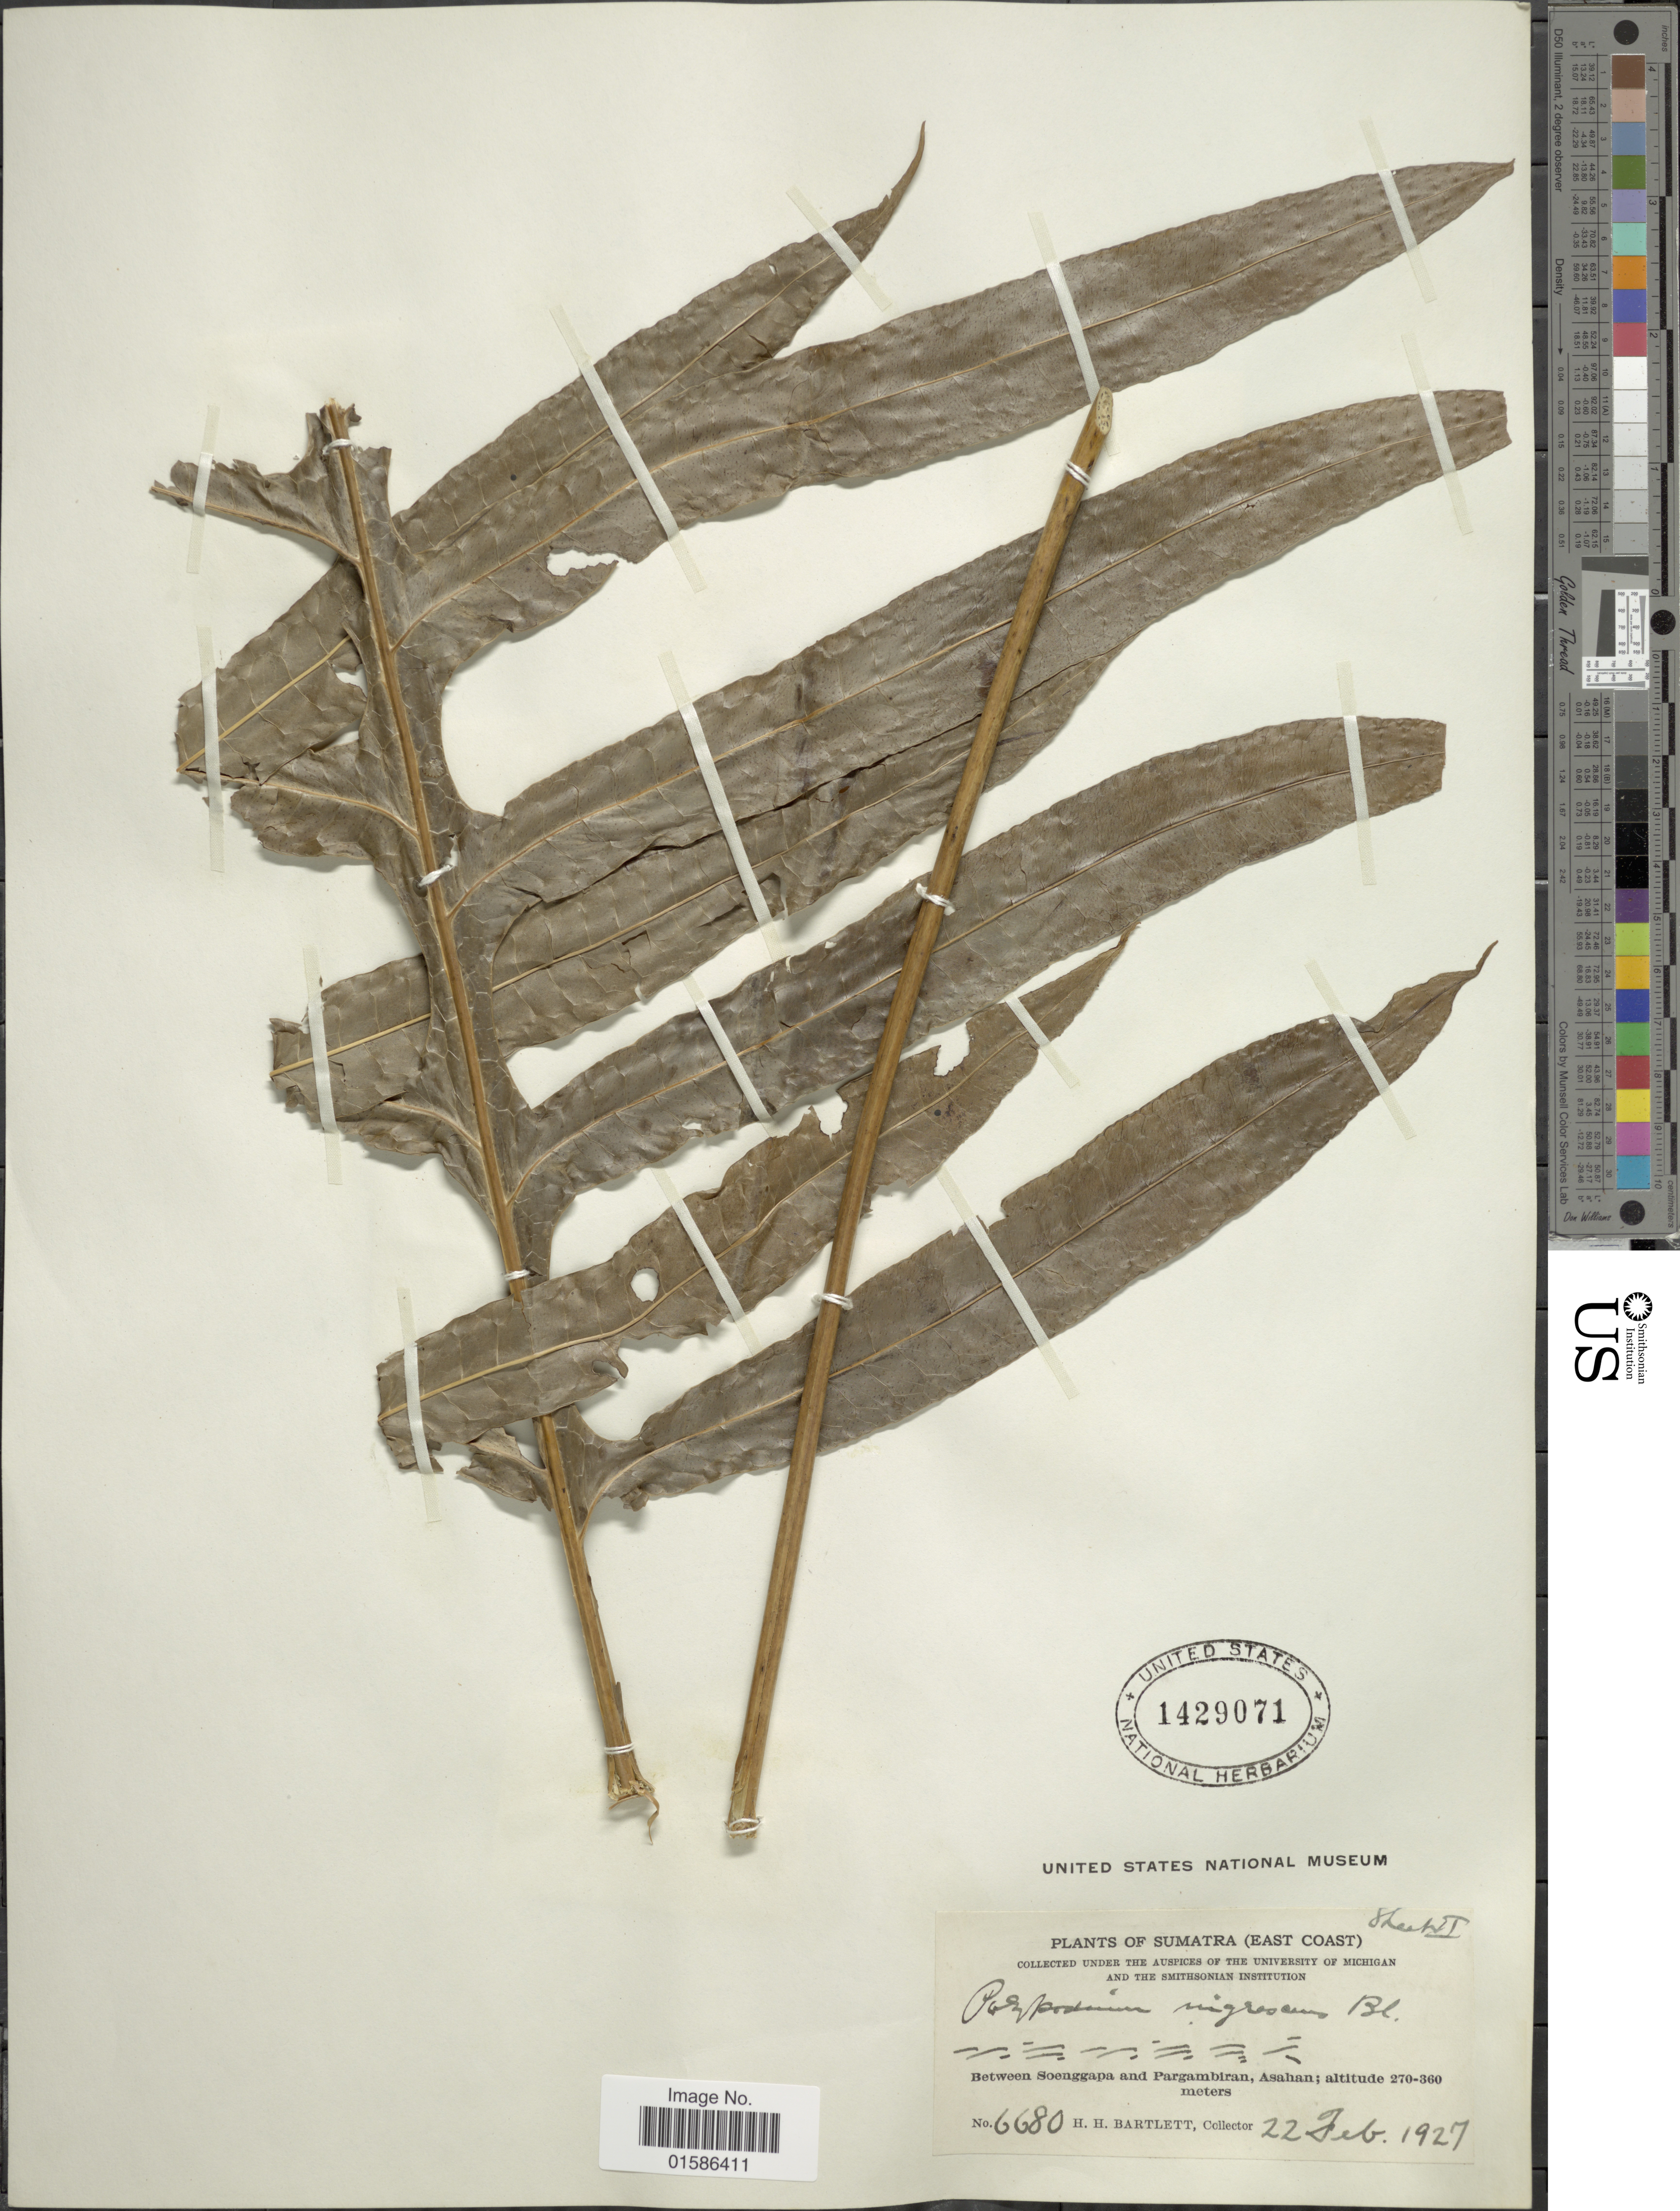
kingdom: Plantae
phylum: Tracheophyta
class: Polypodiopsida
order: Polypodiales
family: Polypodiaceae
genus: Microsorum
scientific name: Microsorum membranifolium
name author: (R. Br.) Ching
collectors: H. H. Bartlett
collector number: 6680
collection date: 1927-02-22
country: Indonesia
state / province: Sumatra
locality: (East Coast) Between Soenggapa and Pargambiran, Asahan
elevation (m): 270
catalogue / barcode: US 1429071